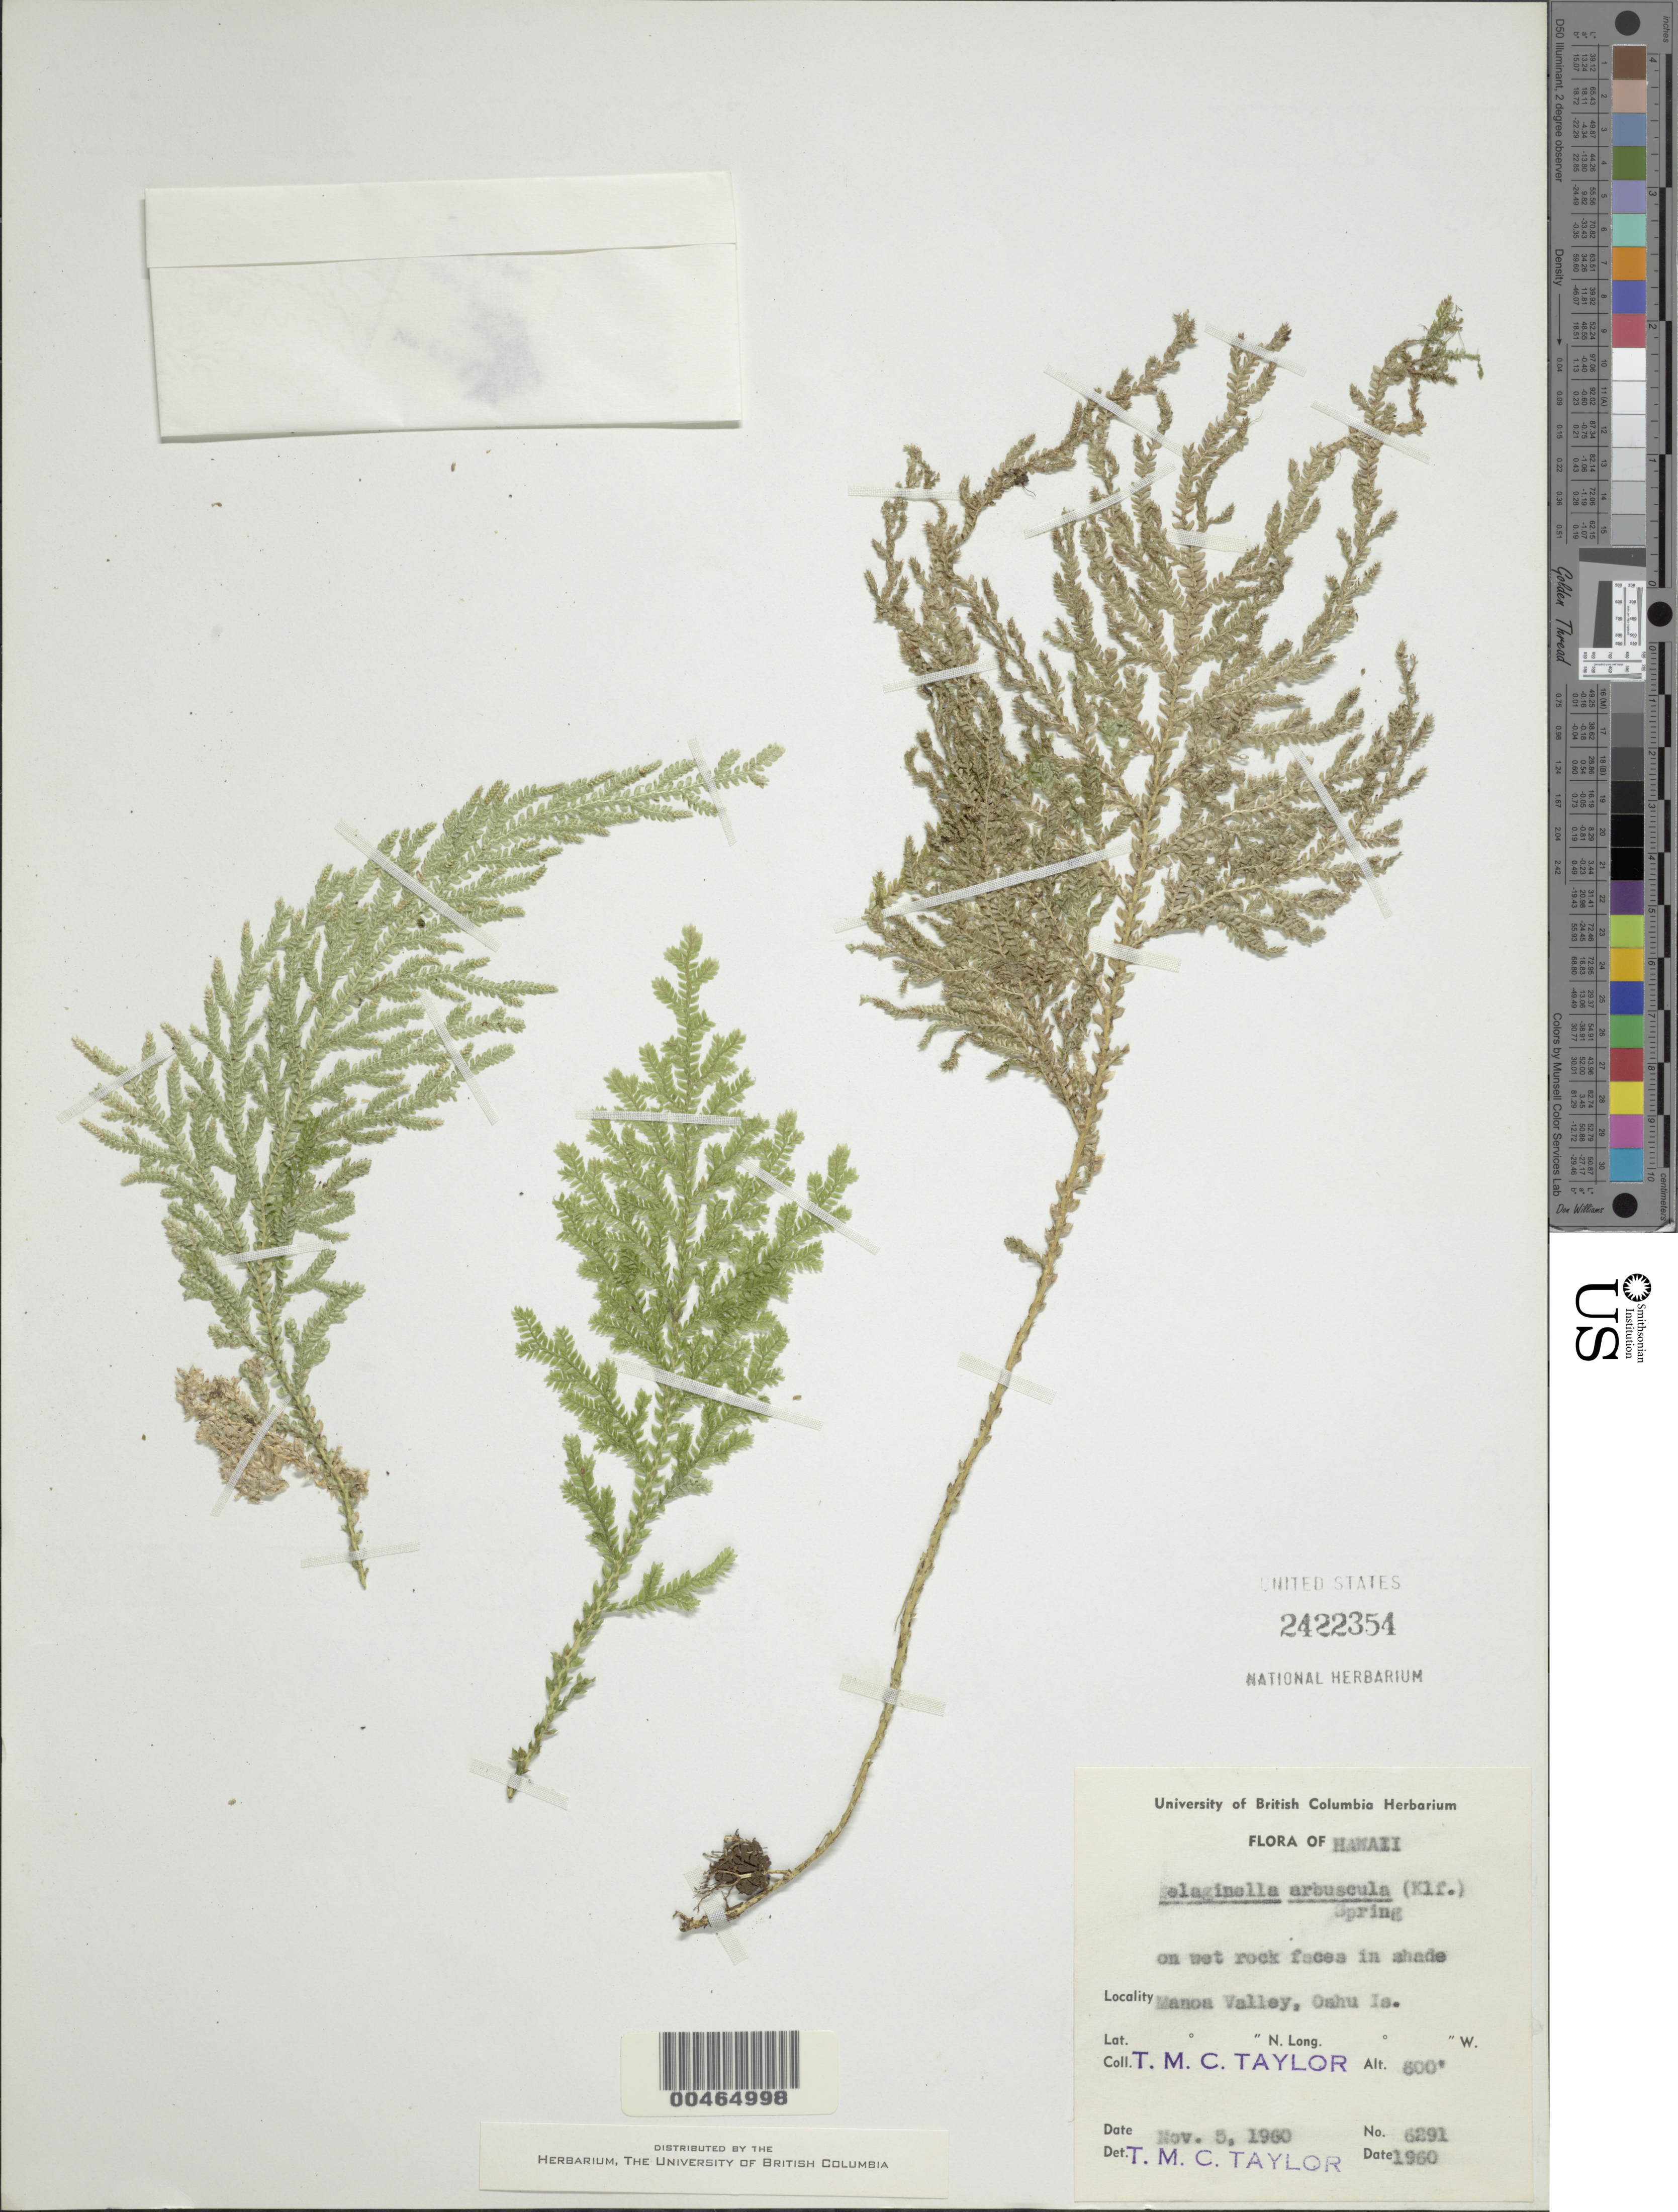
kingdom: Plantae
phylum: Tracheophyta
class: Lycopodiopsida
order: Selaginellales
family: Selaginellaceae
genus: Selaginella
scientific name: Selaginella arbuscula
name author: (Kualf.) Spring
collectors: T. M. C. Taylor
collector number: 6291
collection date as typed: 5 Nov 1960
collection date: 1960-11-05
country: United States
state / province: Hawaii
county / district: Honolulu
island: Oahu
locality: Manoa Valley, Oahu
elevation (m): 183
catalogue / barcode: US 2422354